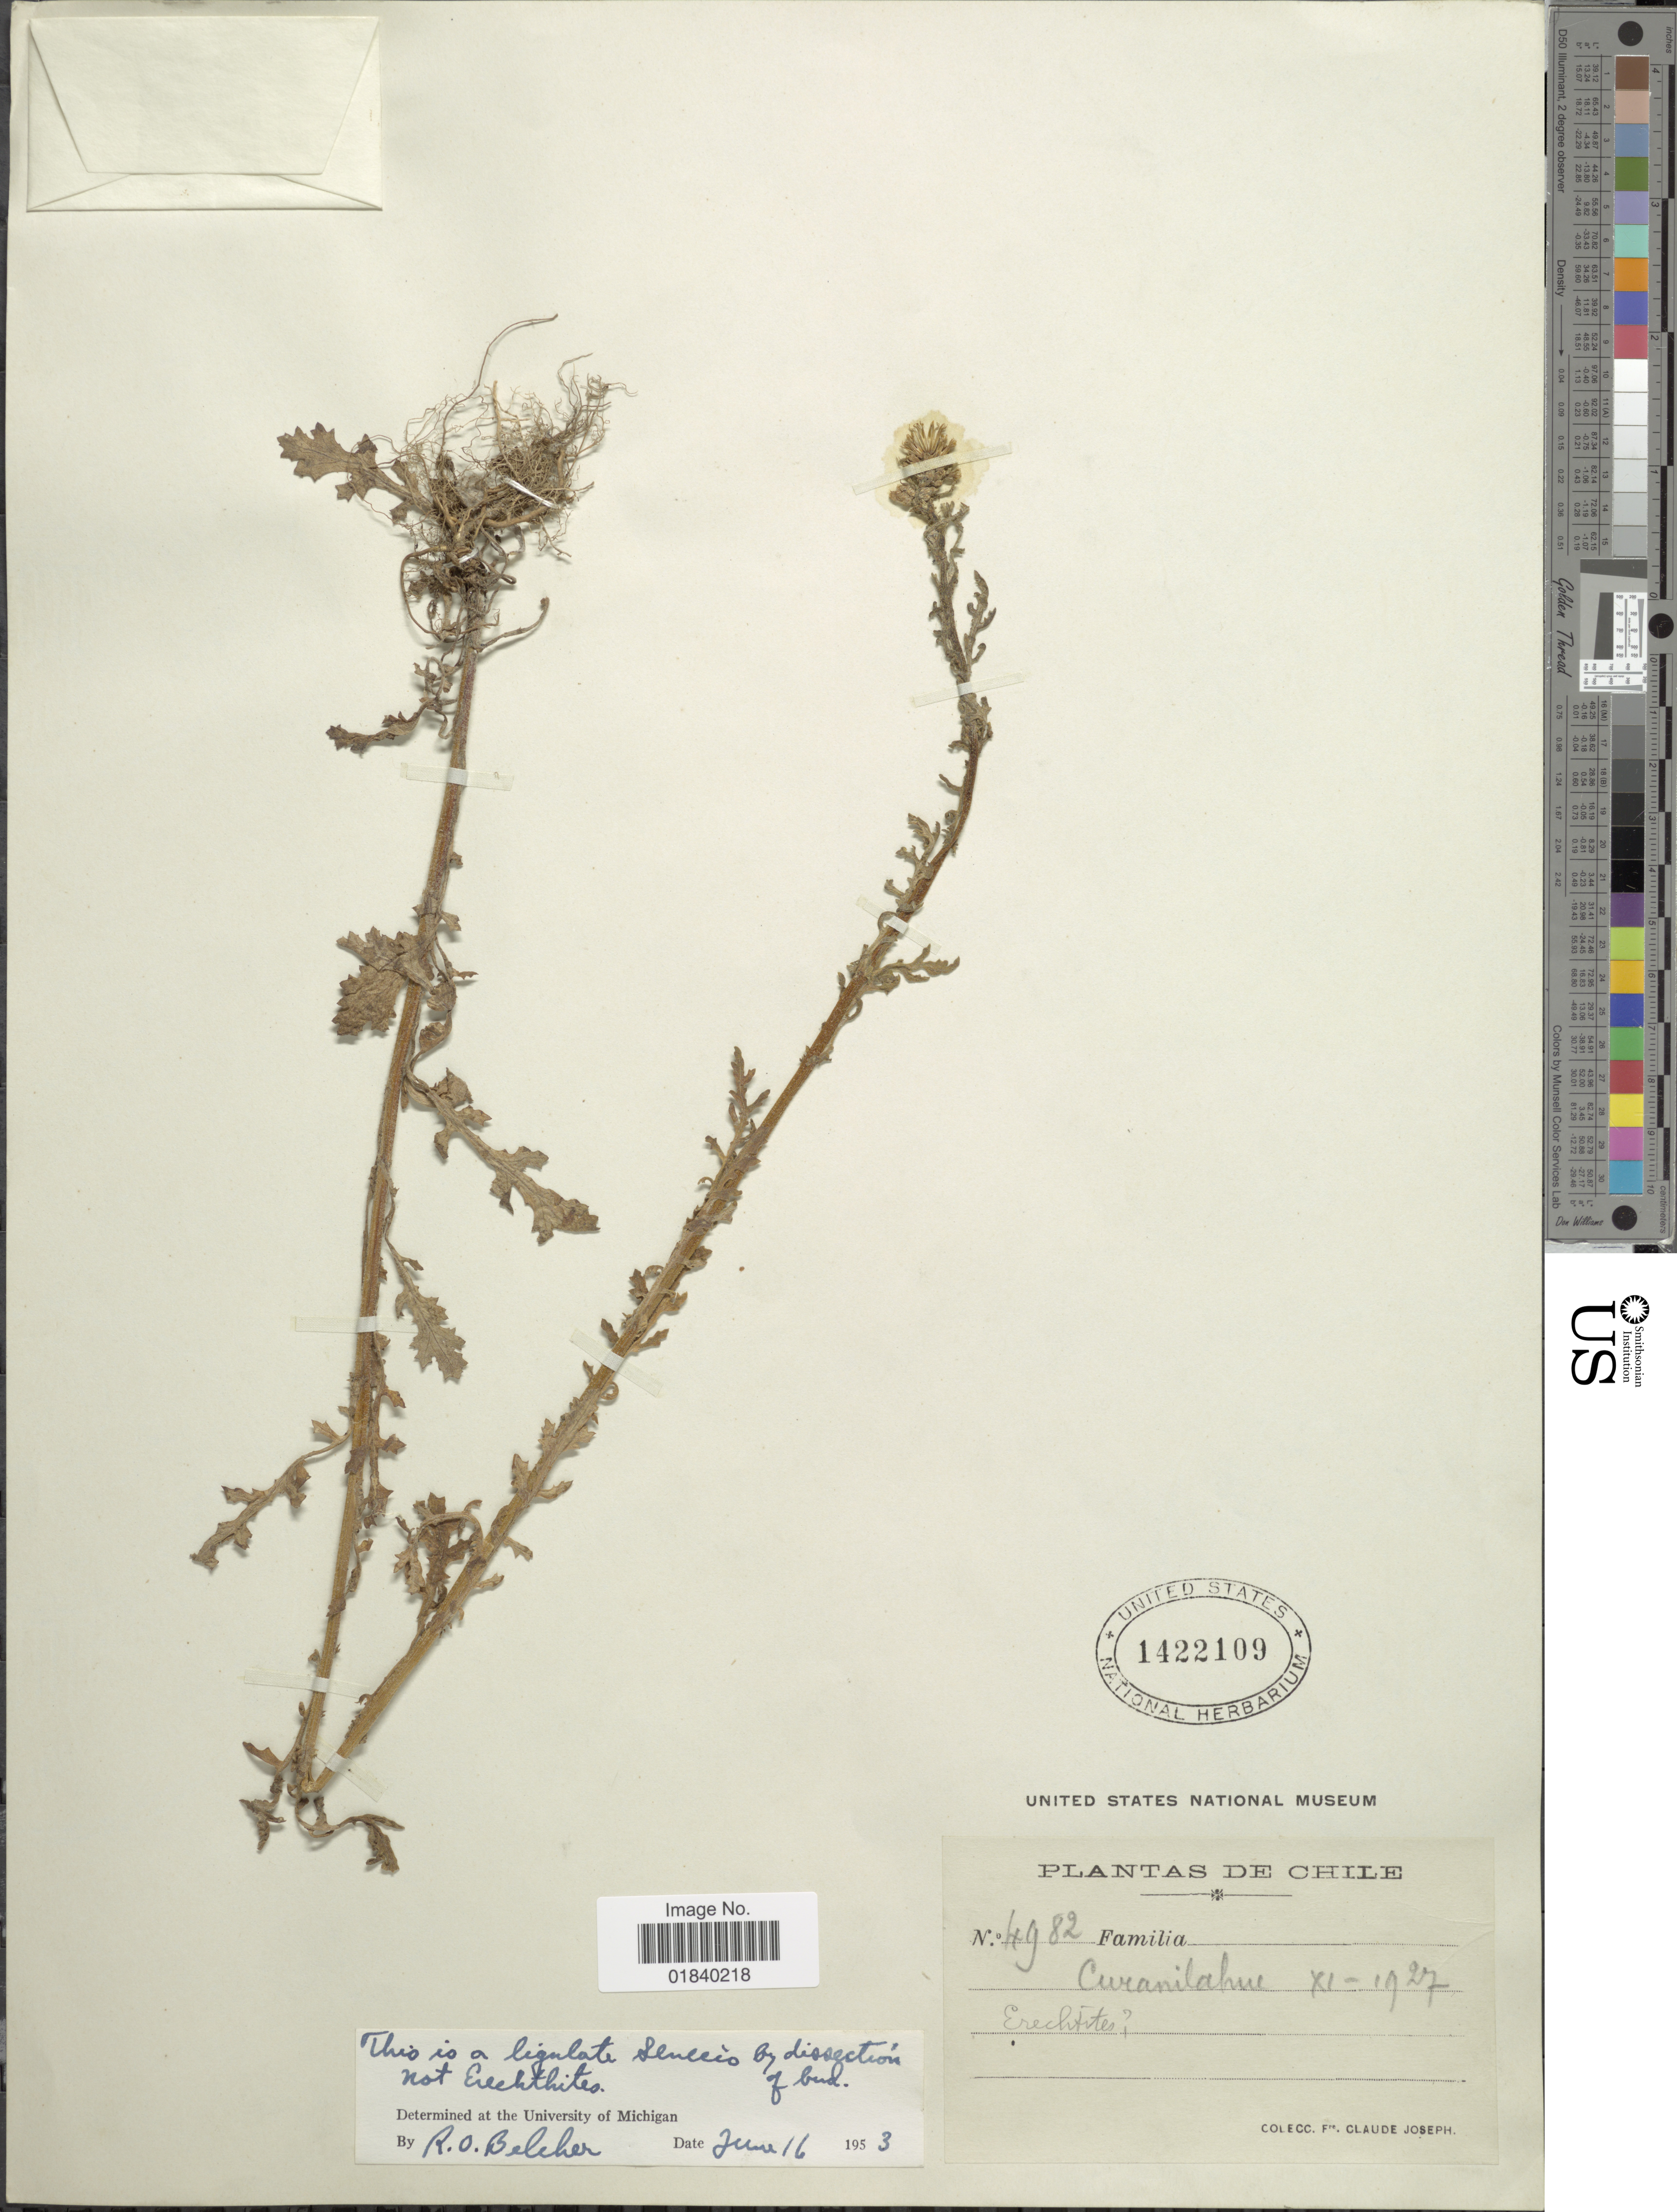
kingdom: Plantae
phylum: Tracheophyta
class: Magnoliopsida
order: Asterales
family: Asteraceae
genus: Senecio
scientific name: Senecio sp.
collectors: Bro. Claude-Joseph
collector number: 4982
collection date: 1927-11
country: Chile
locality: Chile, Curanilahue.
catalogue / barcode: US 1422109